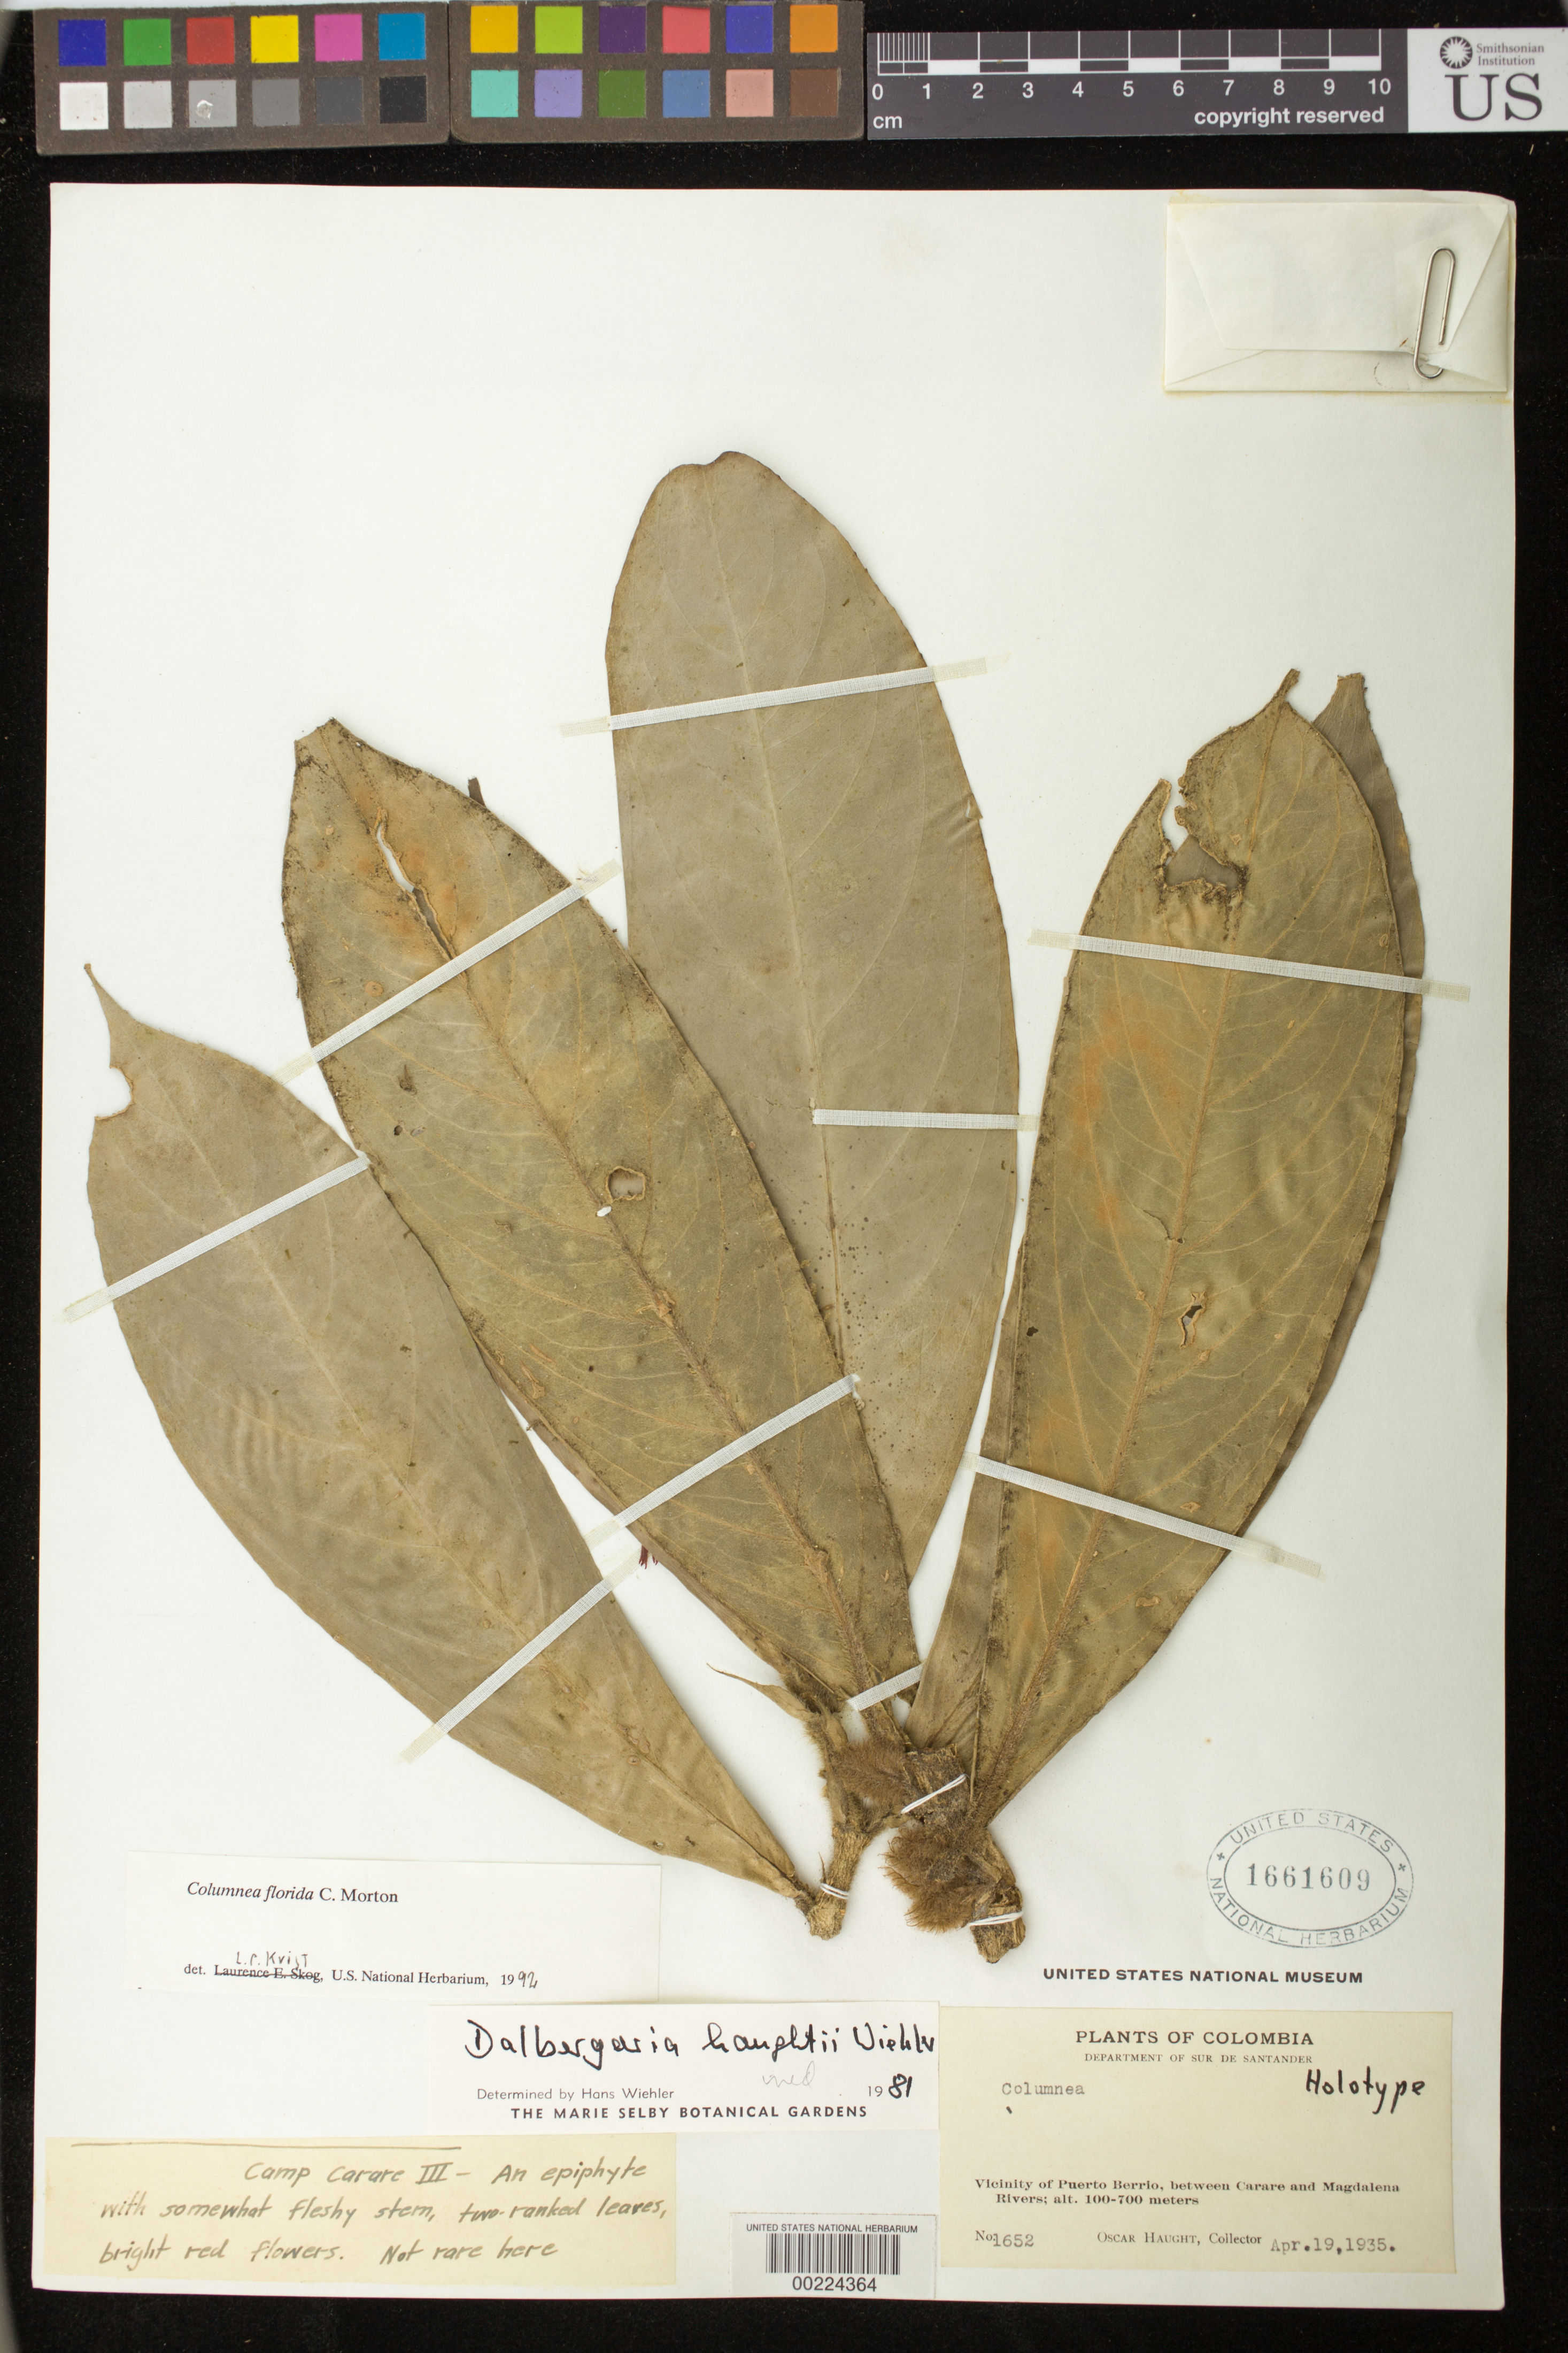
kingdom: Plantae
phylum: Tracheophyta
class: Magnoliopsida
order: Lamiales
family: Gesneriaceae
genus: Columnea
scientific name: Columnea florida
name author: C.V. Morton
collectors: O. L. Haught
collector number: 1652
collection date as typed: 19 Apr 1935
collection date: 1935-04-19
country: Colombia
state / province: Santander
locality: Dept Sur de Santander, vicinity of Puerto Berrio, between Carare and Magdalena Rivers, Camp Carare III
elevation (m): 100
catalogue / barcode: US 1661609